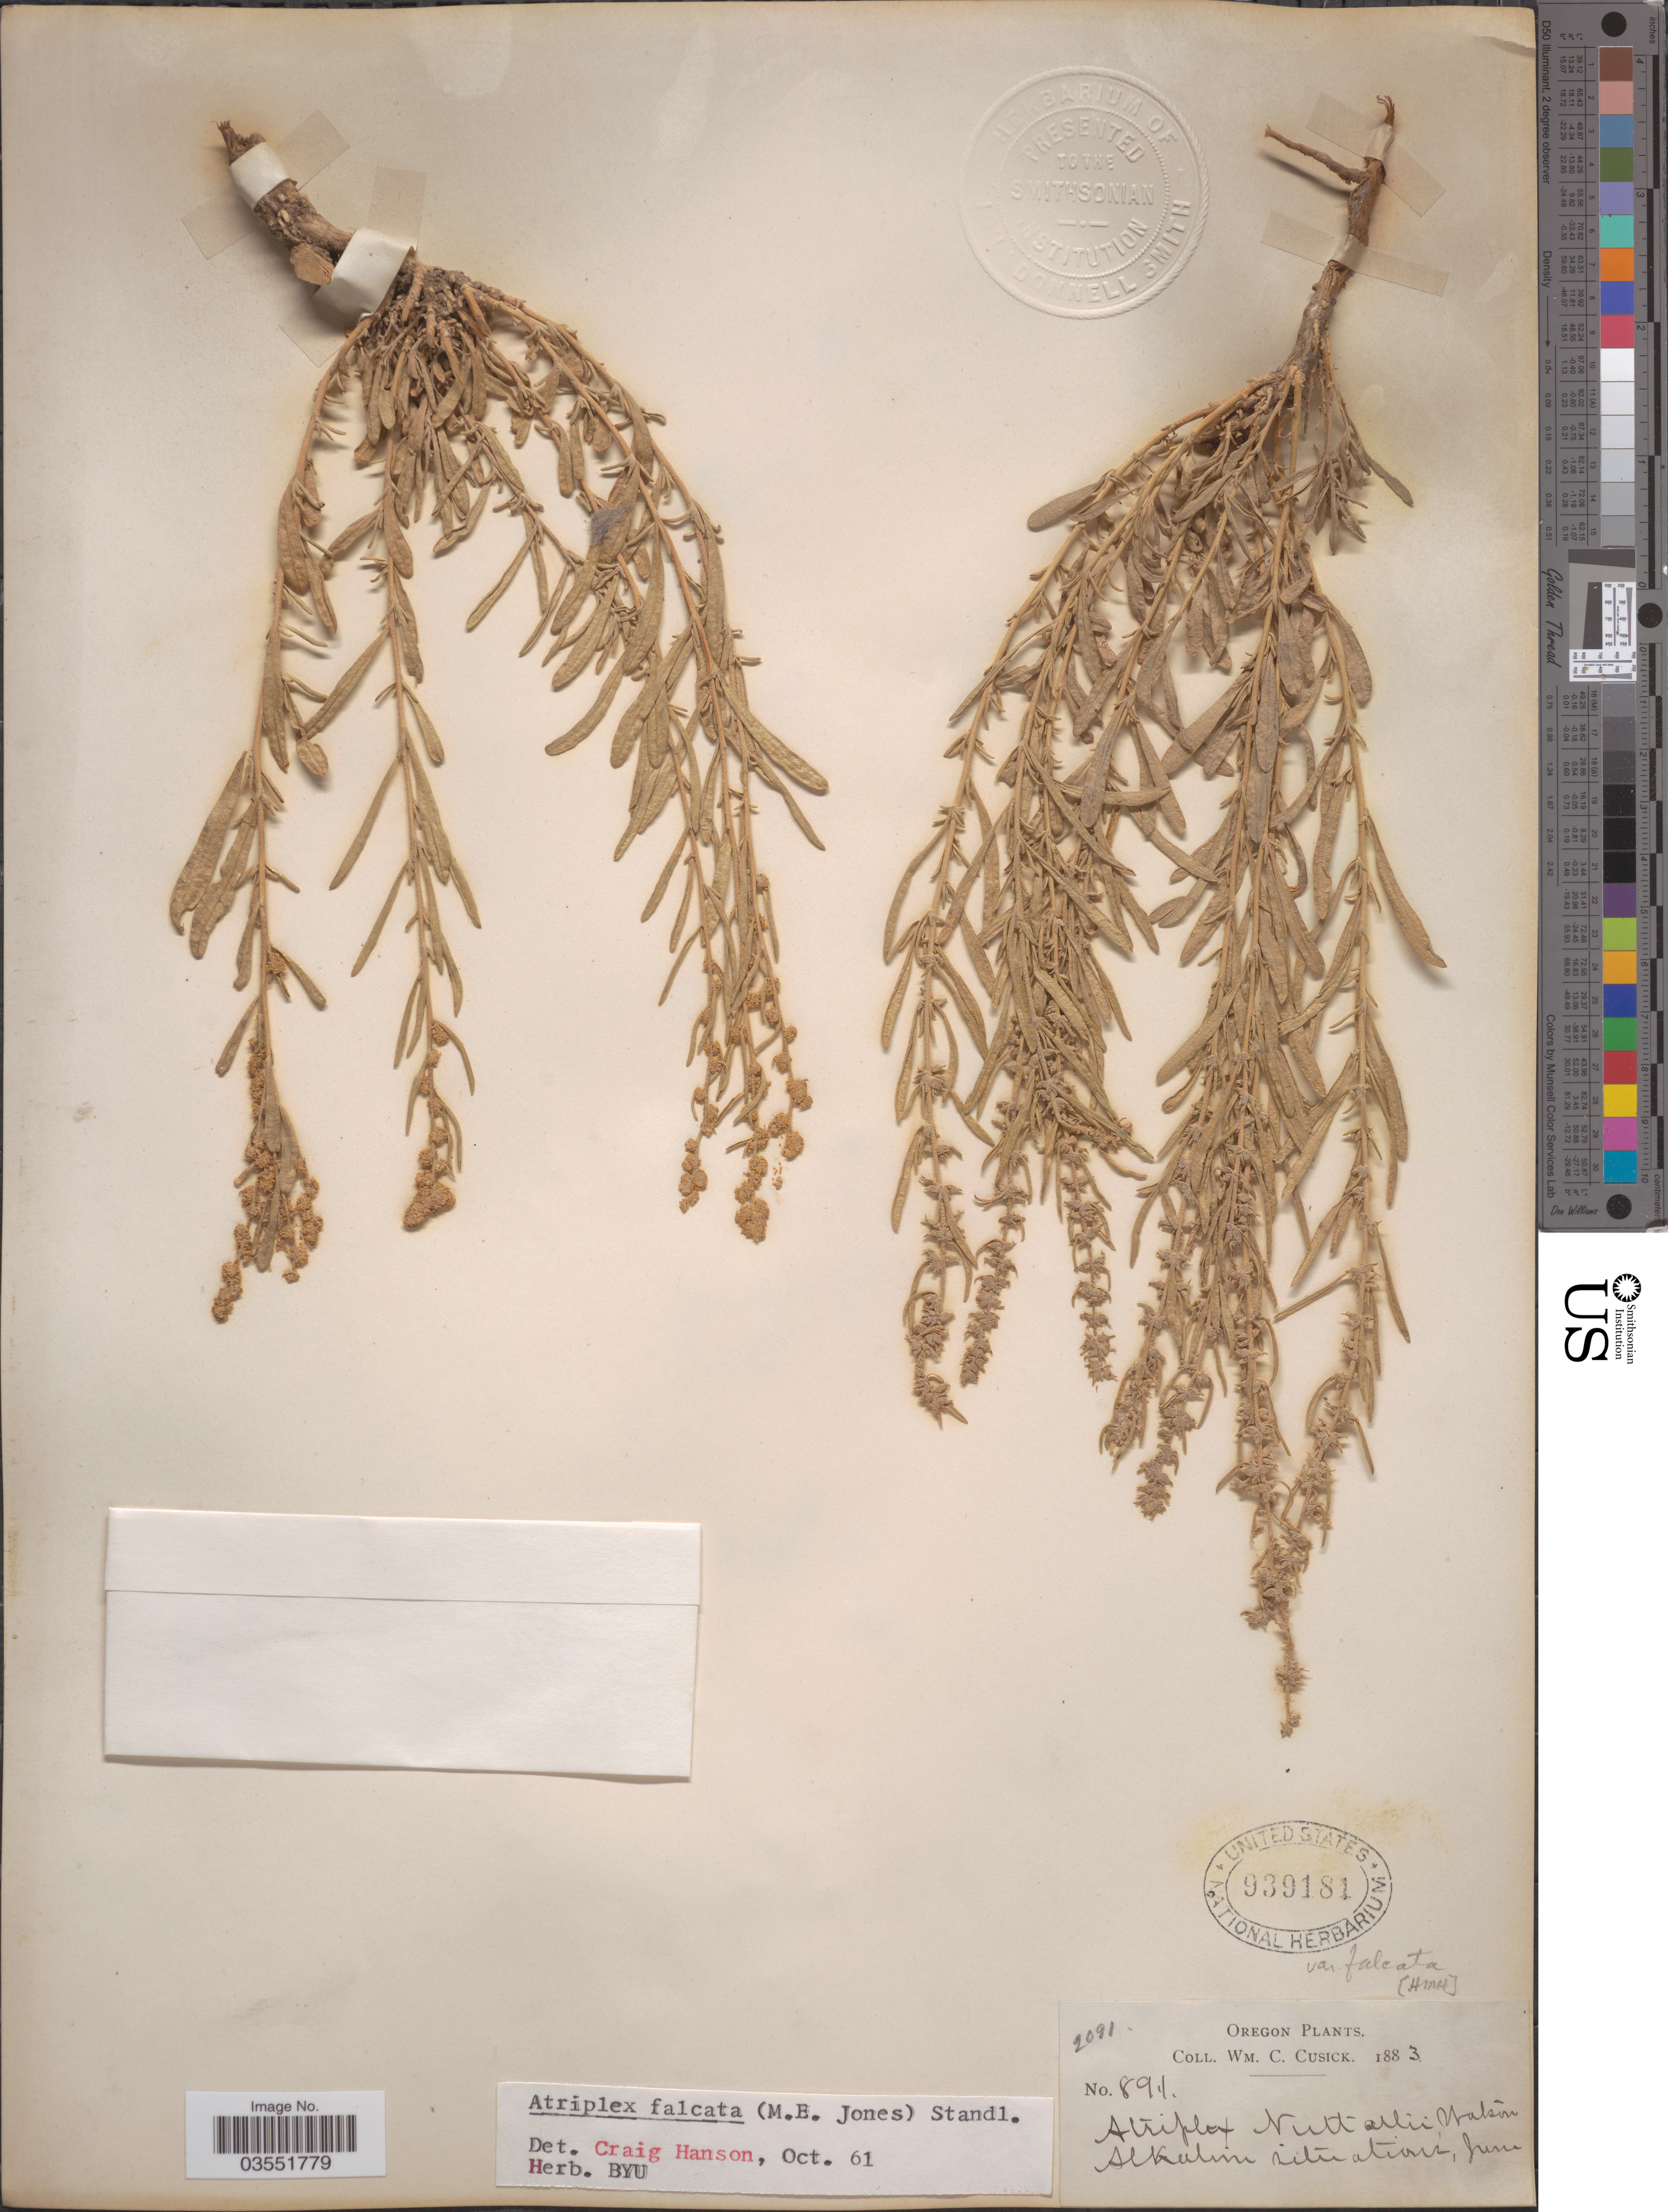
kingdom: Plantae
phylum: Tracheophyta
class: Magnoliopsida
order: Caryophyllales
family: Amaranthaceae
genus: Atriplex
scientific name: Atriplex falcata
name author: (M.E. Jones) Standl.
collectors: W. C. Cusick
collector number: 891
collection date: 1883-06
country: United States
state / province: Oregon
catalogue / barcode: US 939181